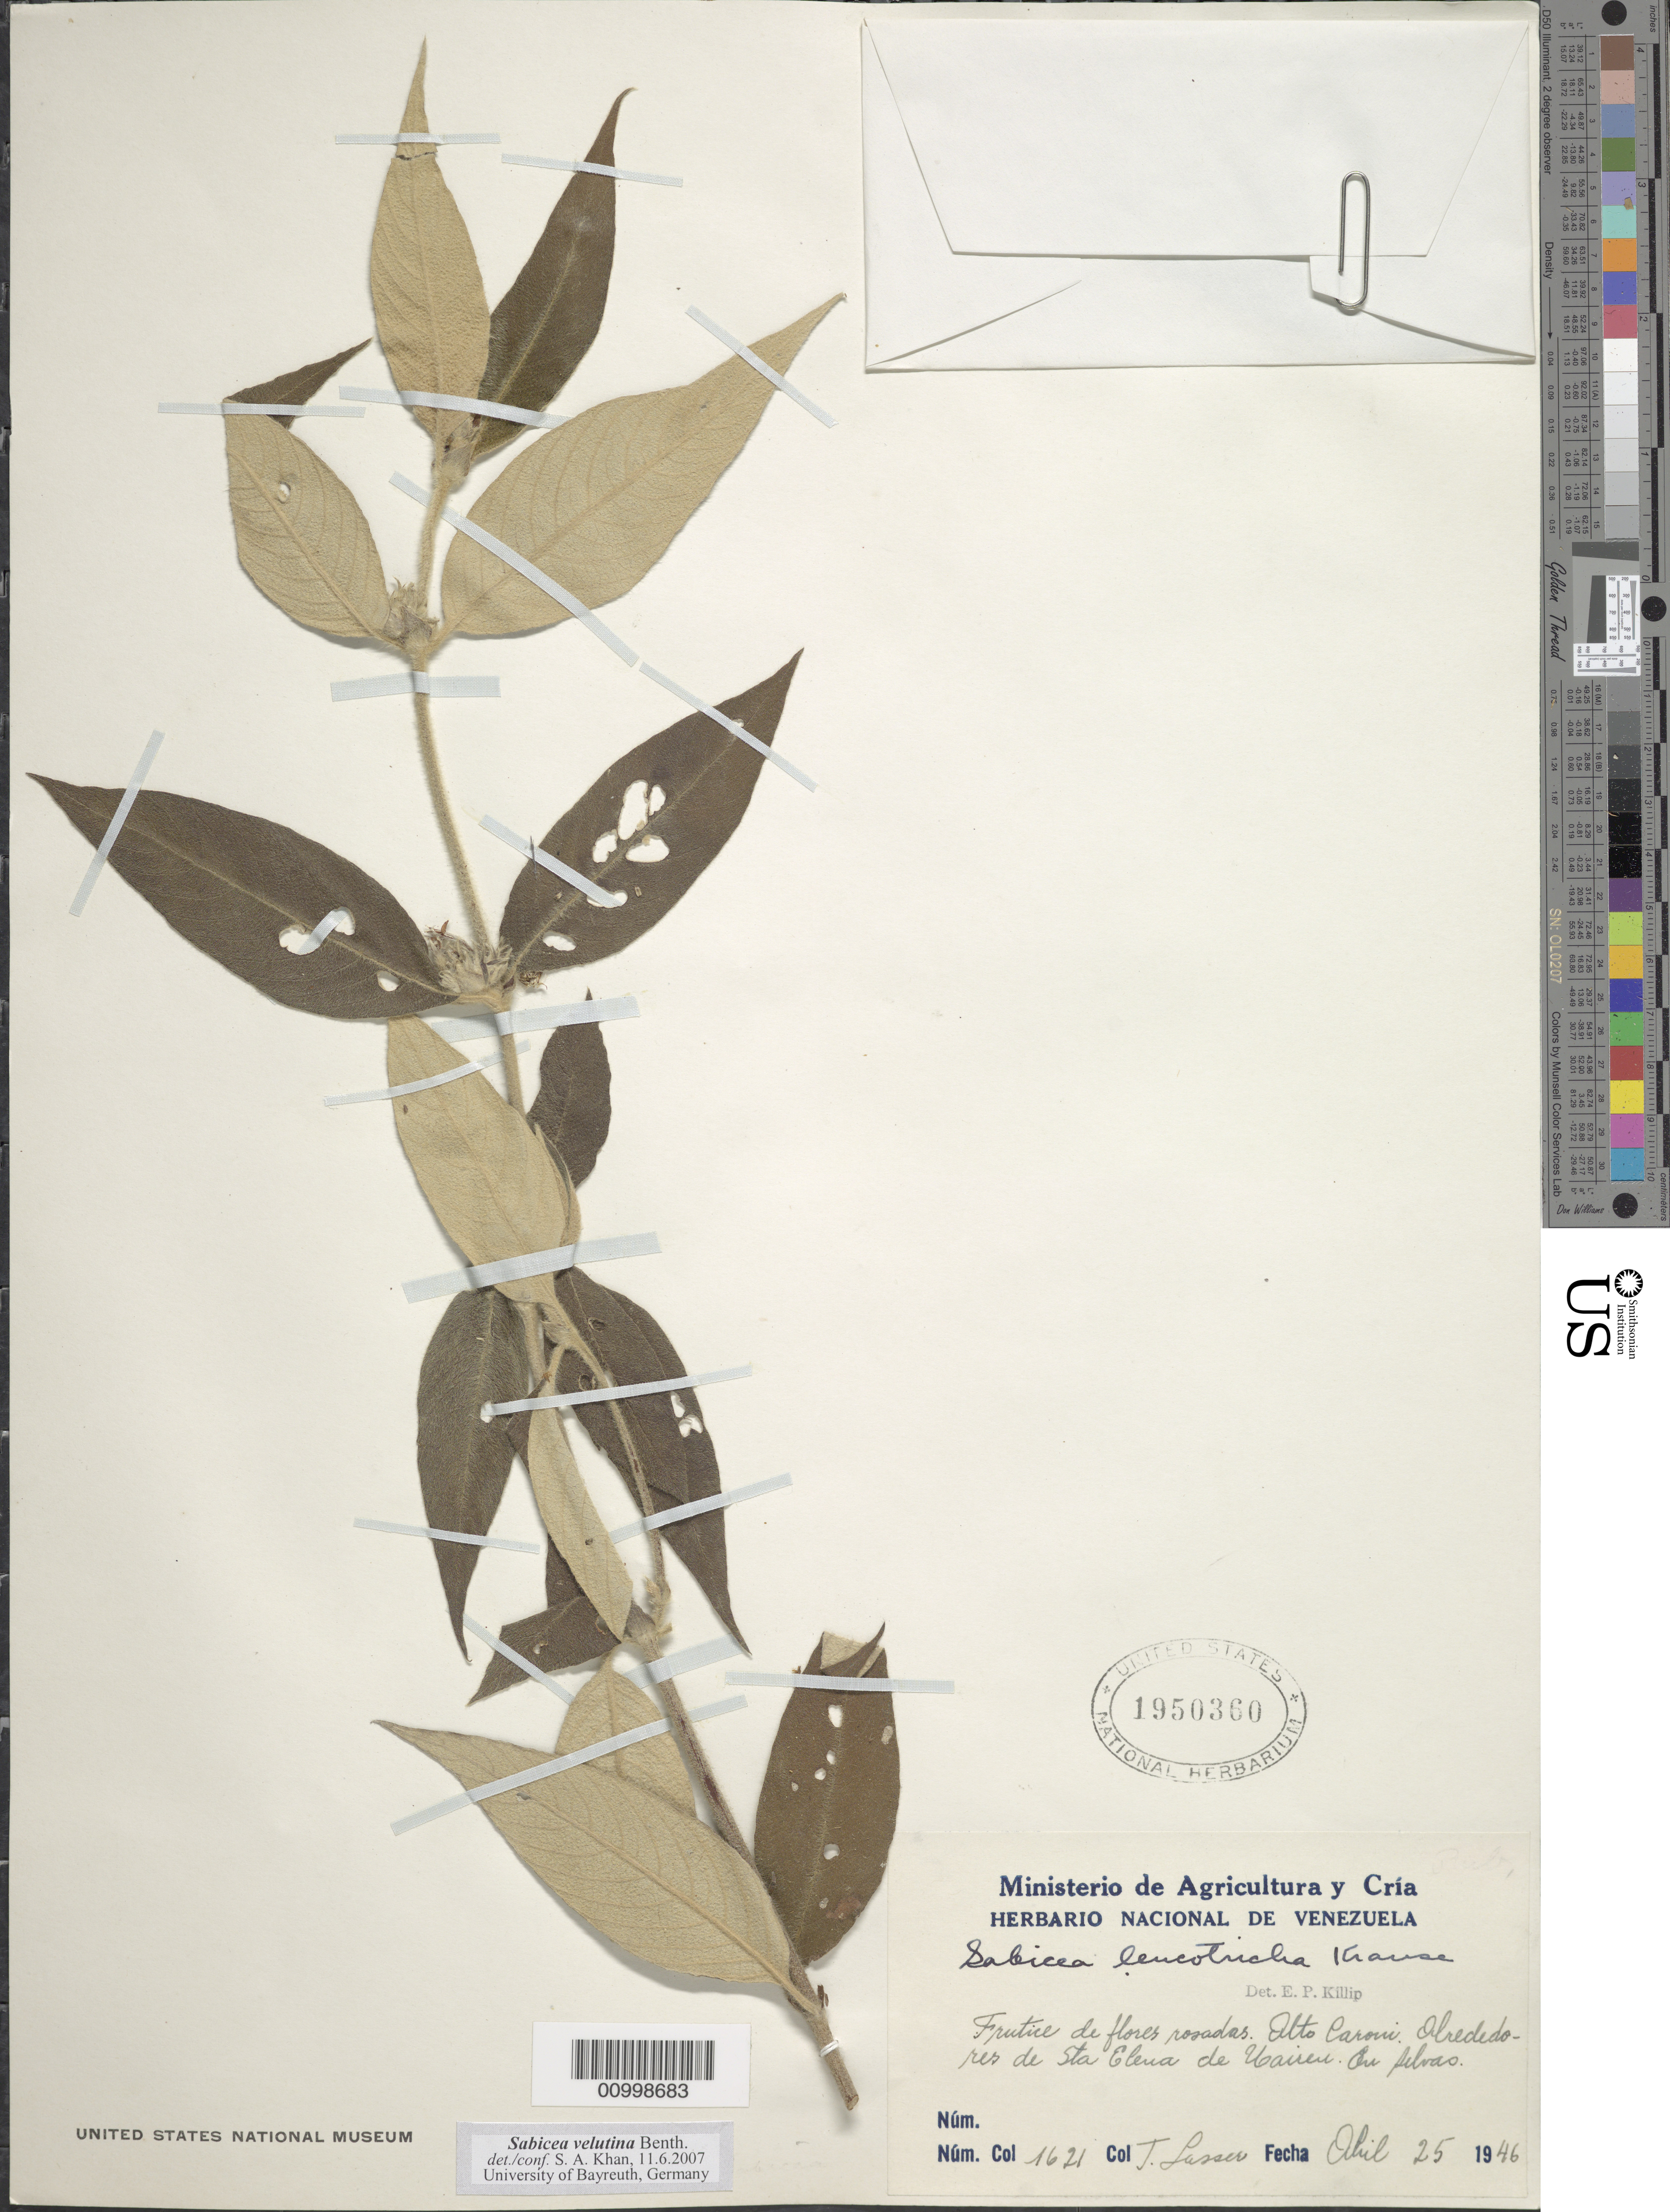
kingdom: Plantae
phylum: Tracheophyta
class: Magnoliopsida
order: Gentianales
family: Rubiaceae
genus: Sabicea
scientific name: Sabicea velutina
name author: Benth.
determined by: Khan, Saleh A.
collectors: T. Lasser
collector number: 1621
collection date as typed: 25-Apr-46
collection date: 1946-04-25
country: Venezuela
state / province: Bolívar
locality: Sta. Elena de Uairén, Alto Caroní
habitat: Selvas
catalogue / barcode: US 1950360